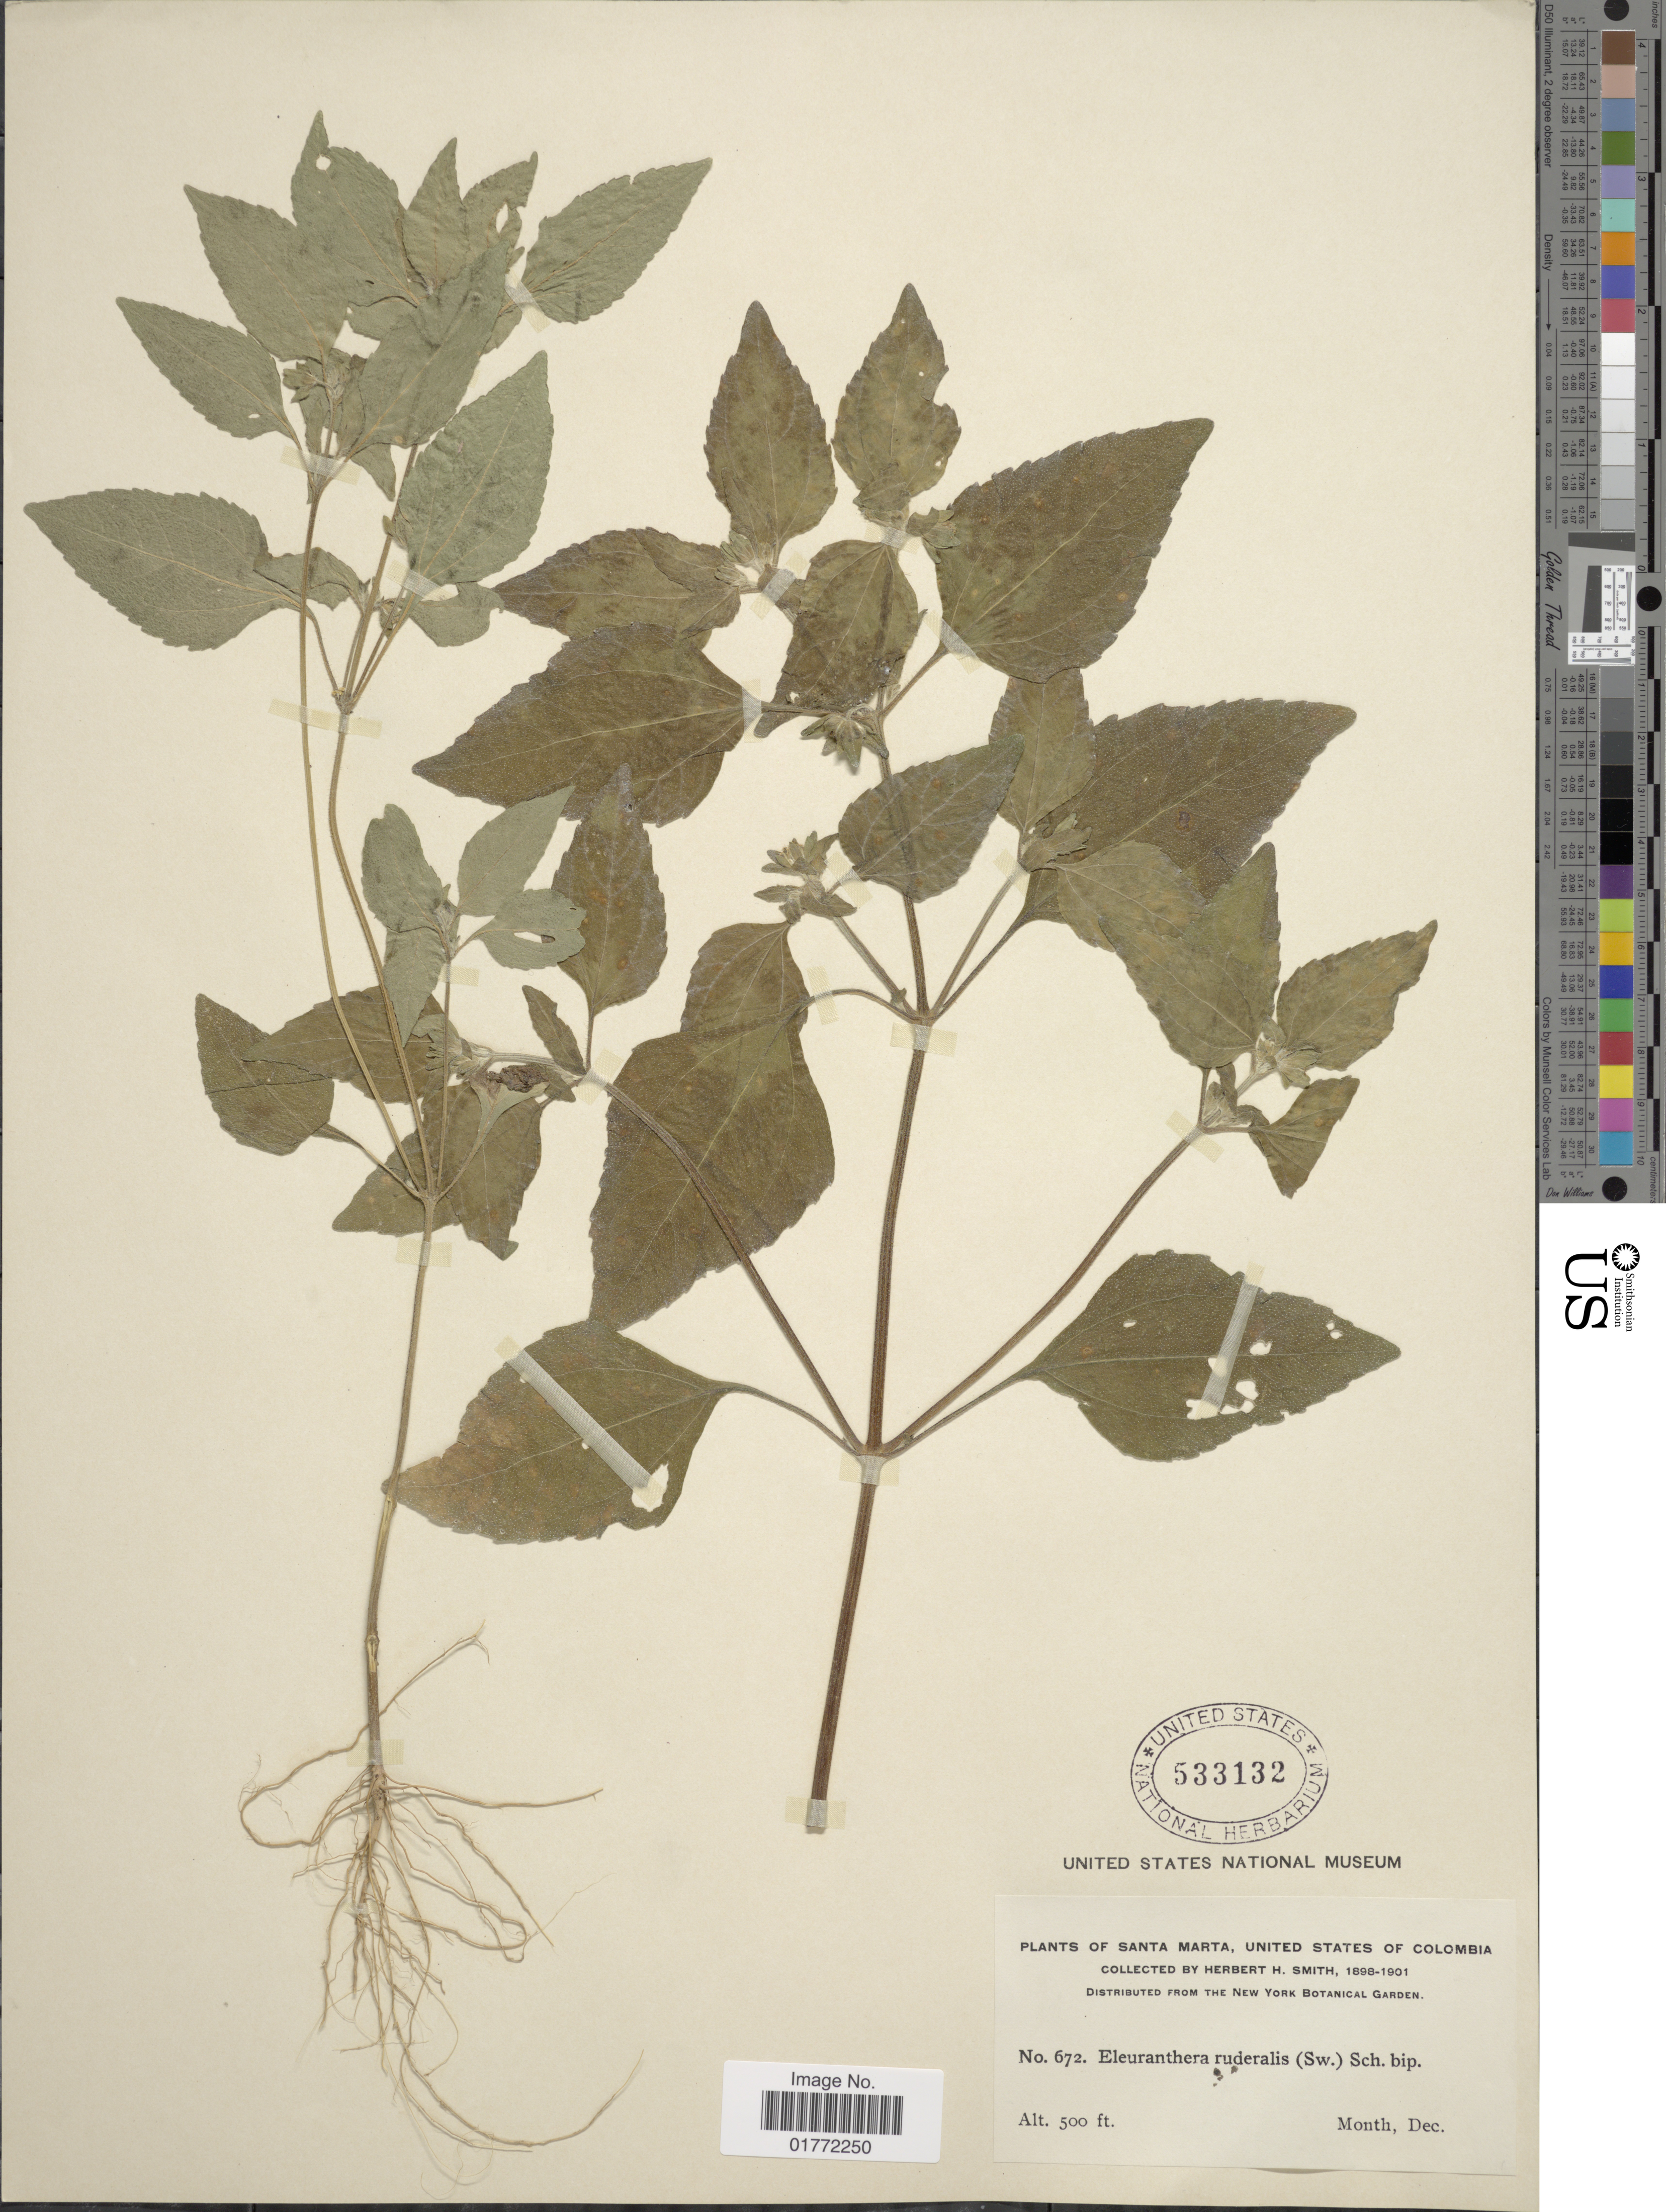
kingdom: Plantae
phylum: Tracheophyta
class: Magnoliopsida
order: Asterales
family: Asteraceae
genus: Eleutheranthera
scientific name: Eleutheranthera ruderalis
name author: (Sw.) Sch. Bip.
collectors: Herbert H. Smith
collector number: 672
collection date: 1898-12/1901-12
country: Colombia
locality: Santa Marta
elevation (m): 152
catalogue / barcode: US 533132